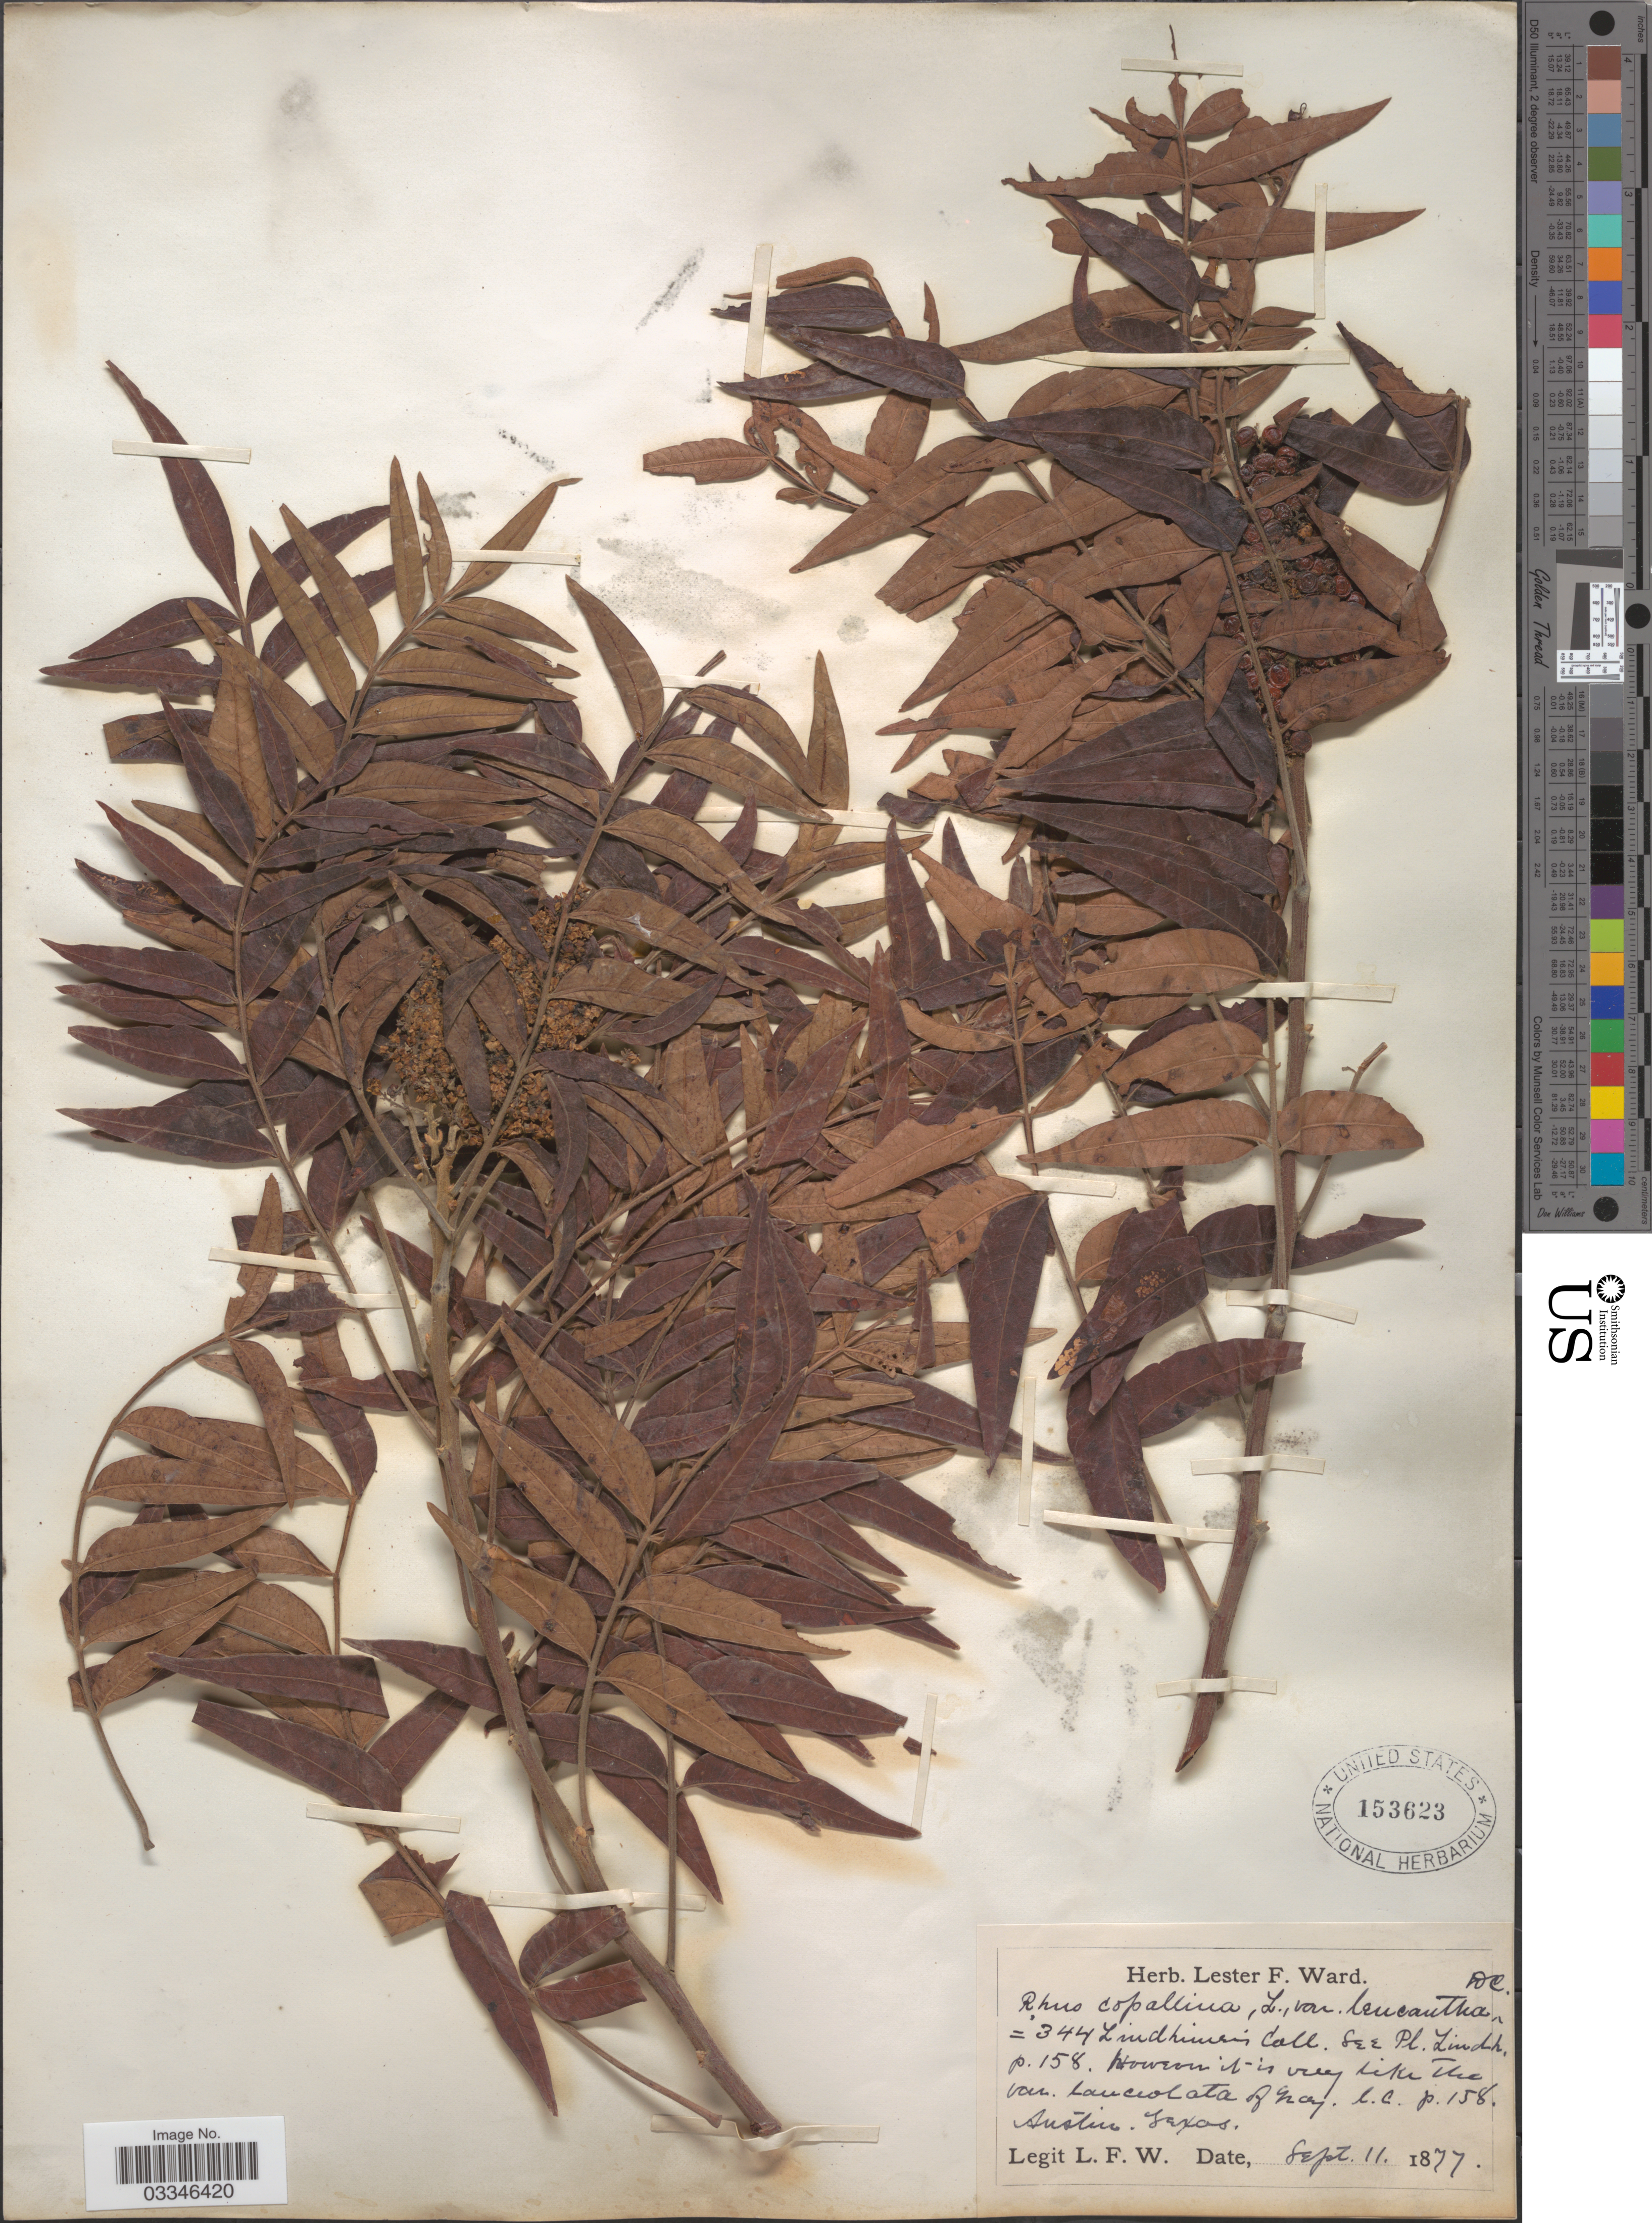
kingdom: Plantae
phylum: Tracheophyta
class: Magnoliopsida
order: Sapindales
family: Anacardiaceae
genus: Rhus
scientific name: Rhus lanceolata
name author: (A. Gray) Britton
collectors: L. F. Ward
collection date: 1877-09-11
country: United States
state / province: Texas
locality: Austin.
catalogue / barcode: US 153623